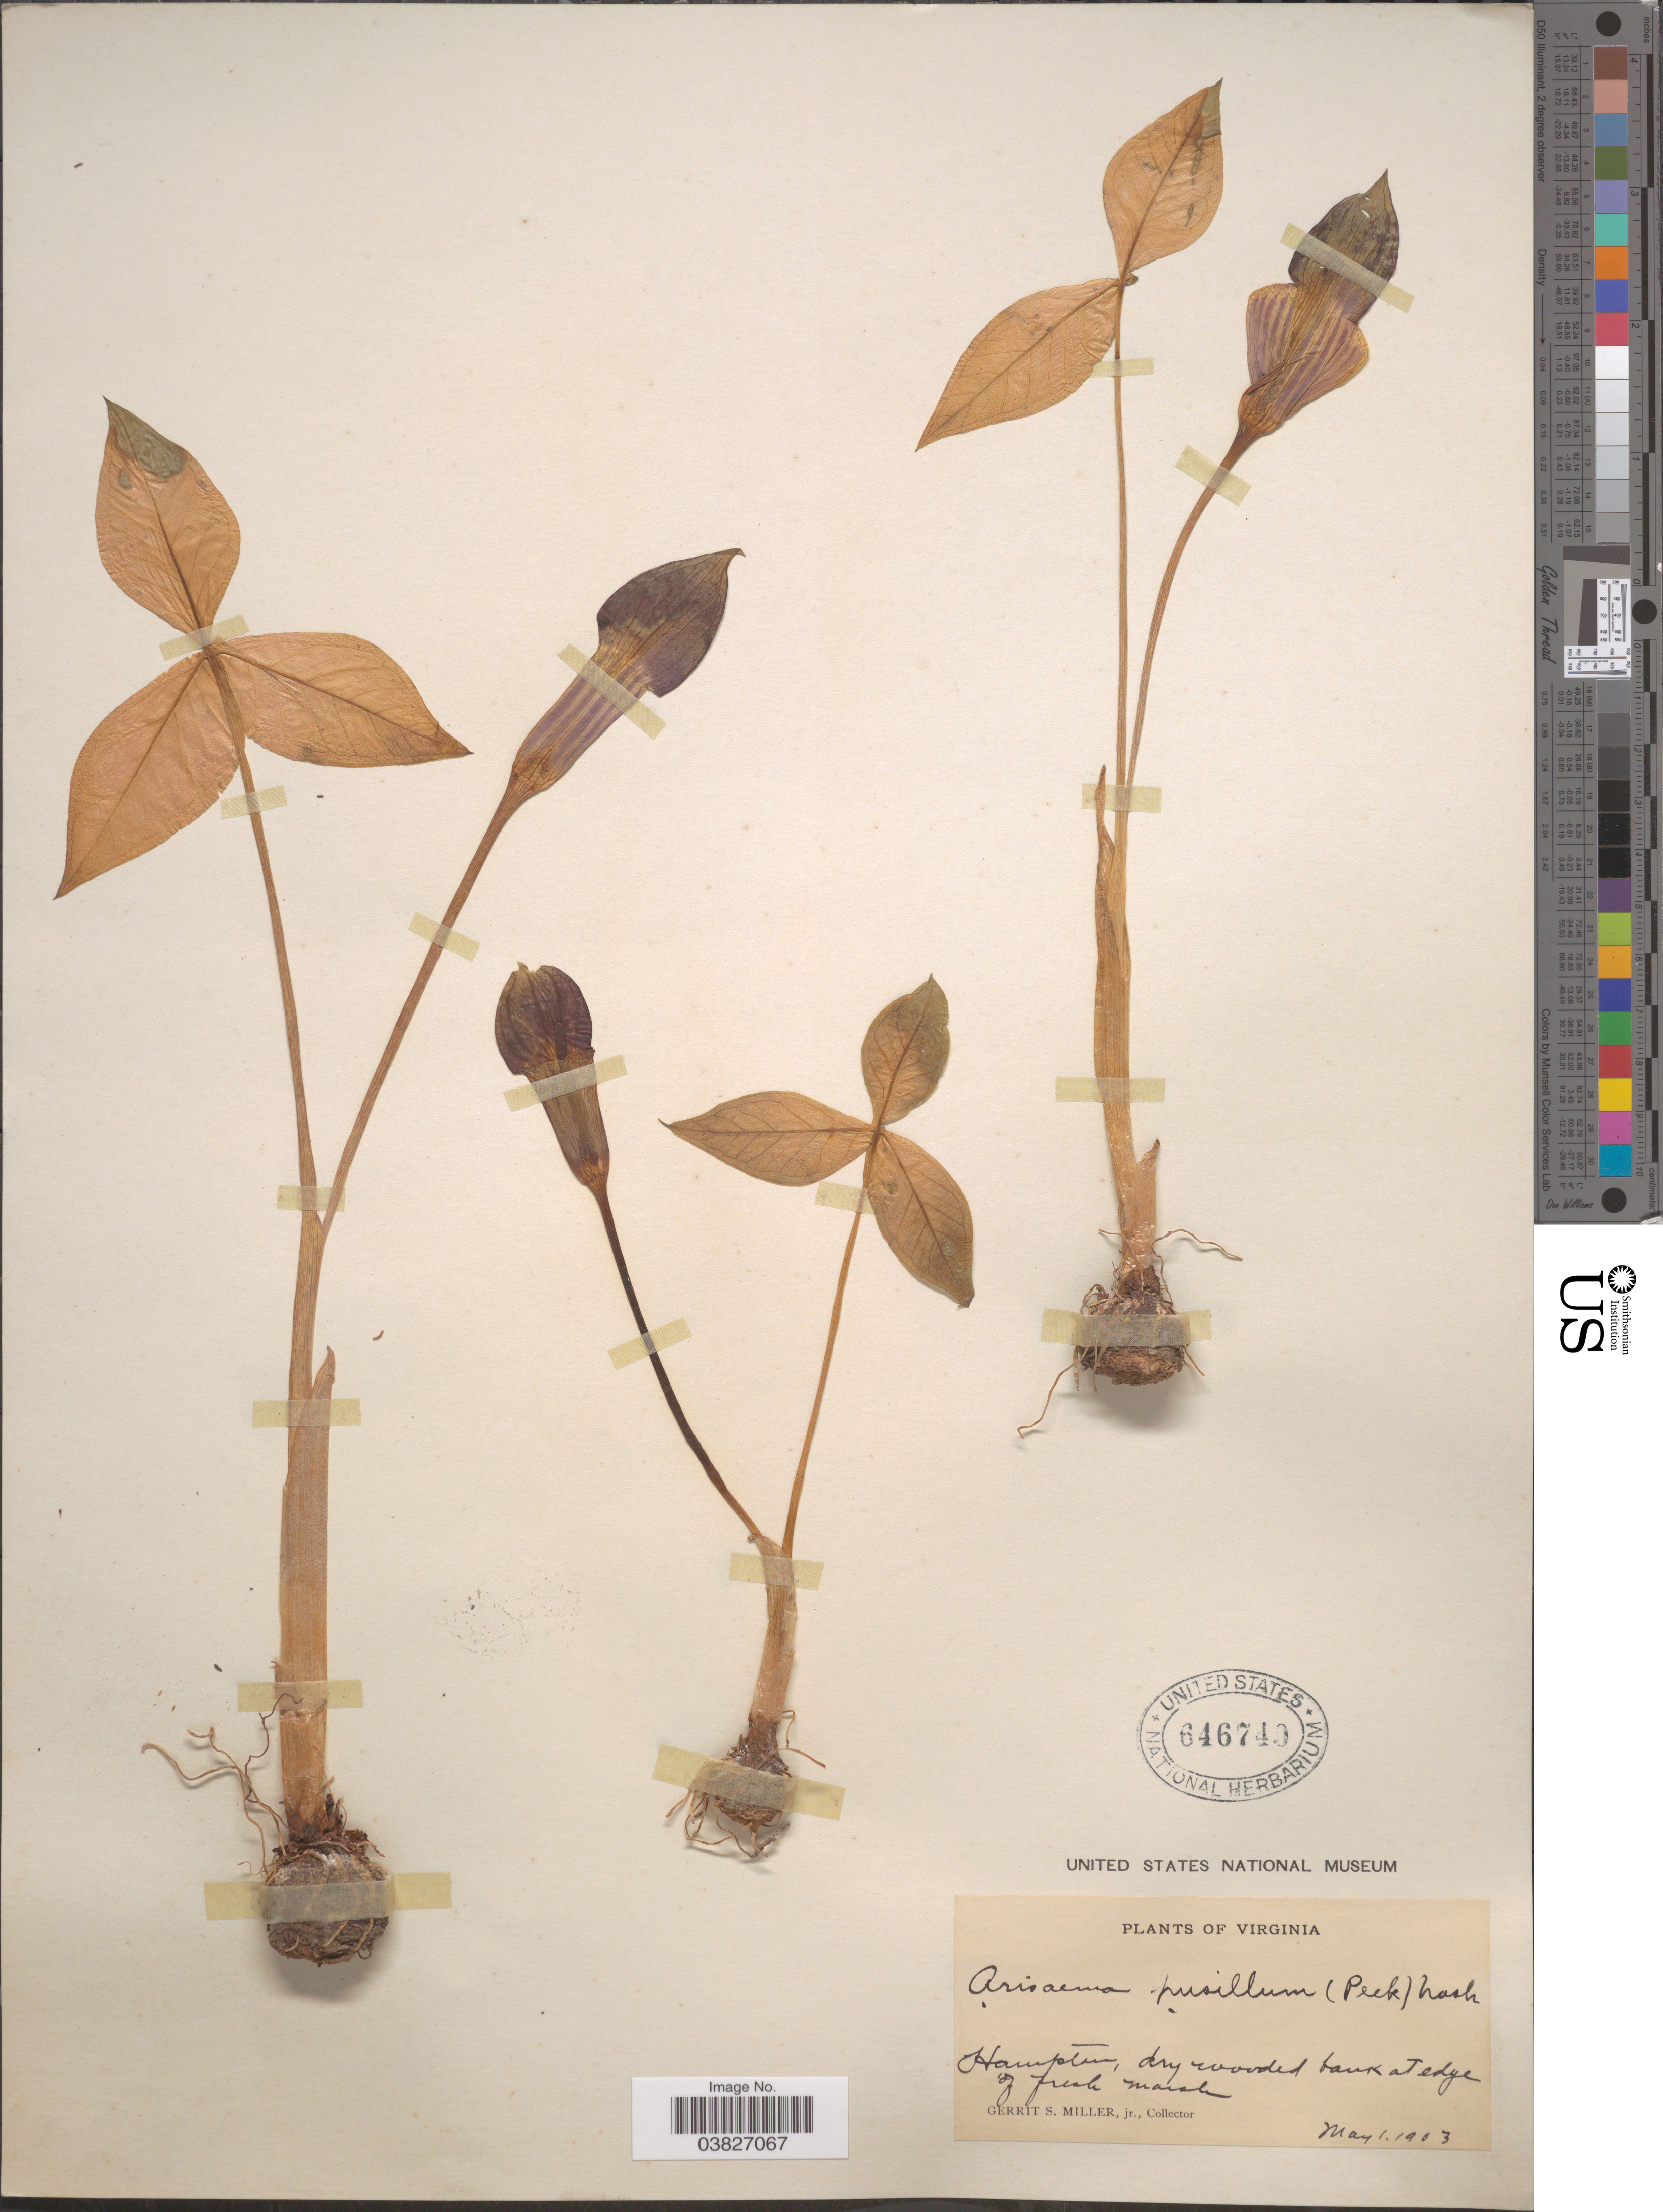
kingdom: Plantae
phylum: Tracheophyta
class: Liliopsida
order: Alismatales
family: Araceae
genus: Arisaema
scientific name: Arisaema pusillum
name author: Nash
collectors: G. S. Miller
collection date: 1903-05-01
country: United States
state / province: Virginia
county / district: City of Hampton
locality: Hampton, dry wooded bank at edge of fresh marsh.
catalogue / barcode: US 646740